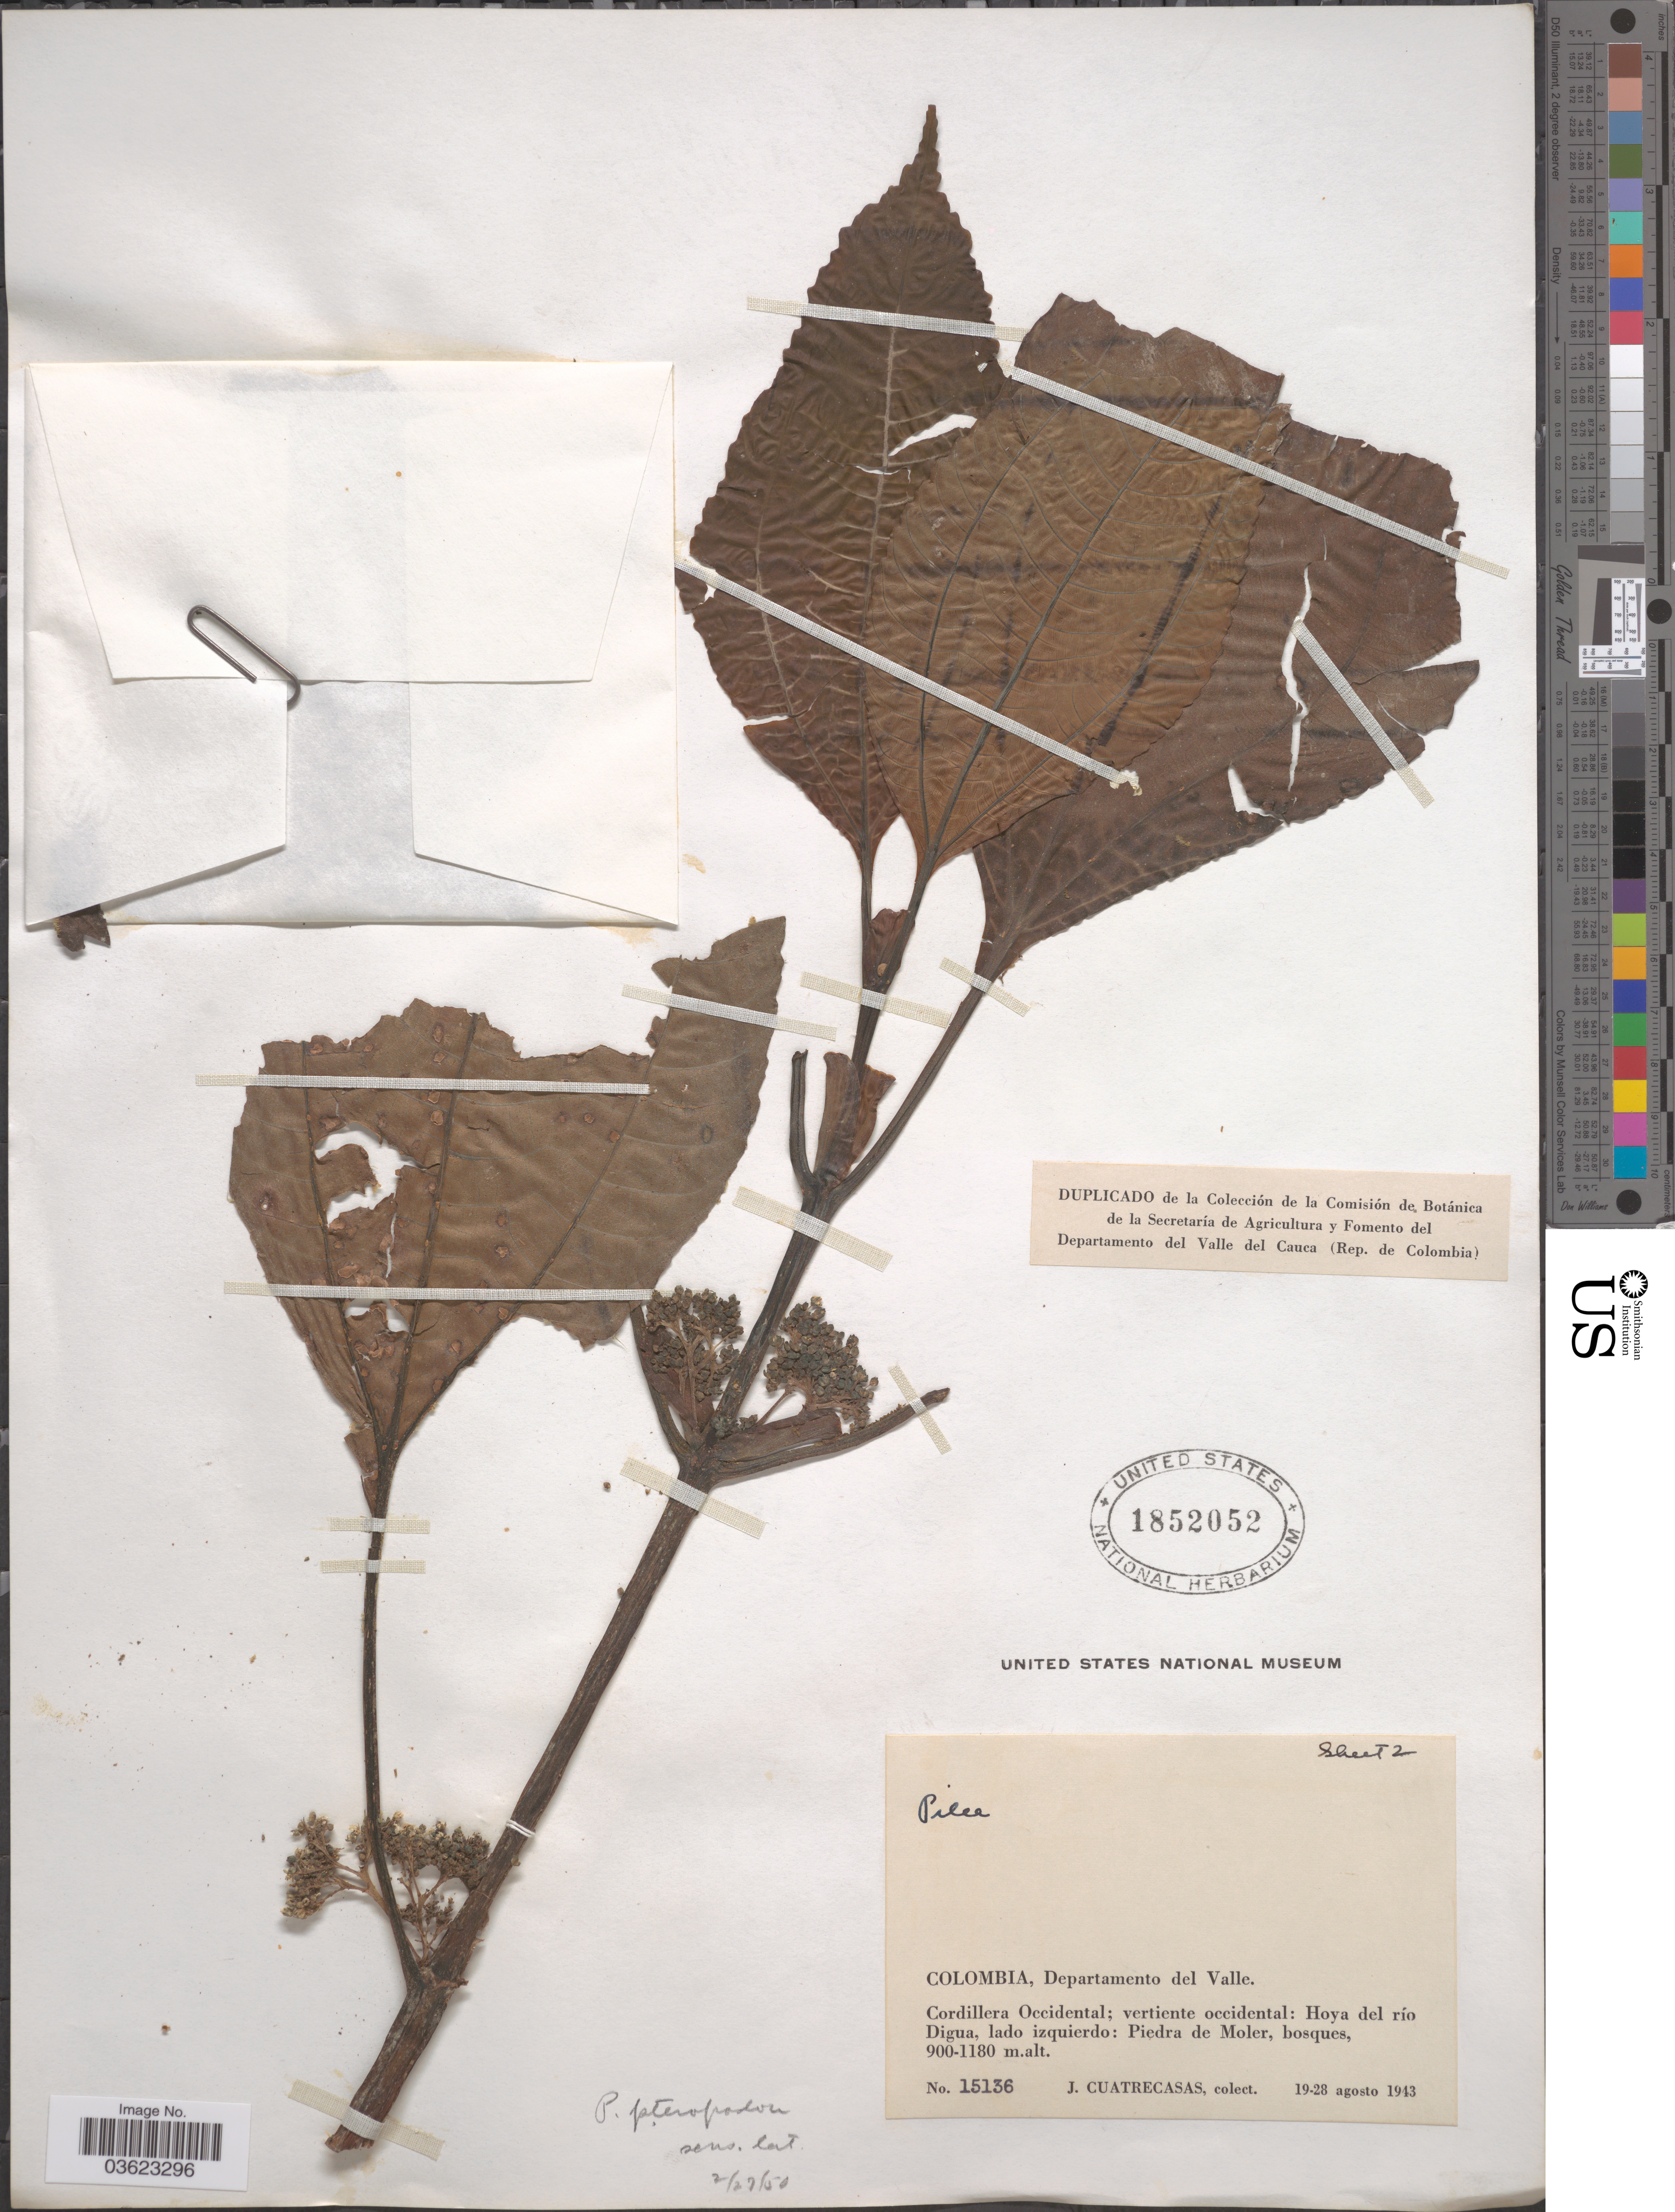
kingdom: Plantae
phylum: Tracheophyta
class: Magnoliopsida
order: Rosales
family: Urticaceae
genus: Pilea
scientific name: Pilea pteropodon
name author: Wedd.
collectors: J. Cuatrecasas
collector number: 15136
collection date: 1943-08-19/1943-08-28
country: Colombia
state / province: Valle del Cauca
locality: Departamento del Valle. Cordillera Occidental; vertiente occidental: Hoya del río Digua, lado izquierdo: Piedra de Moler.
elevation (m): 900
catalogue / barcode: US 1852052